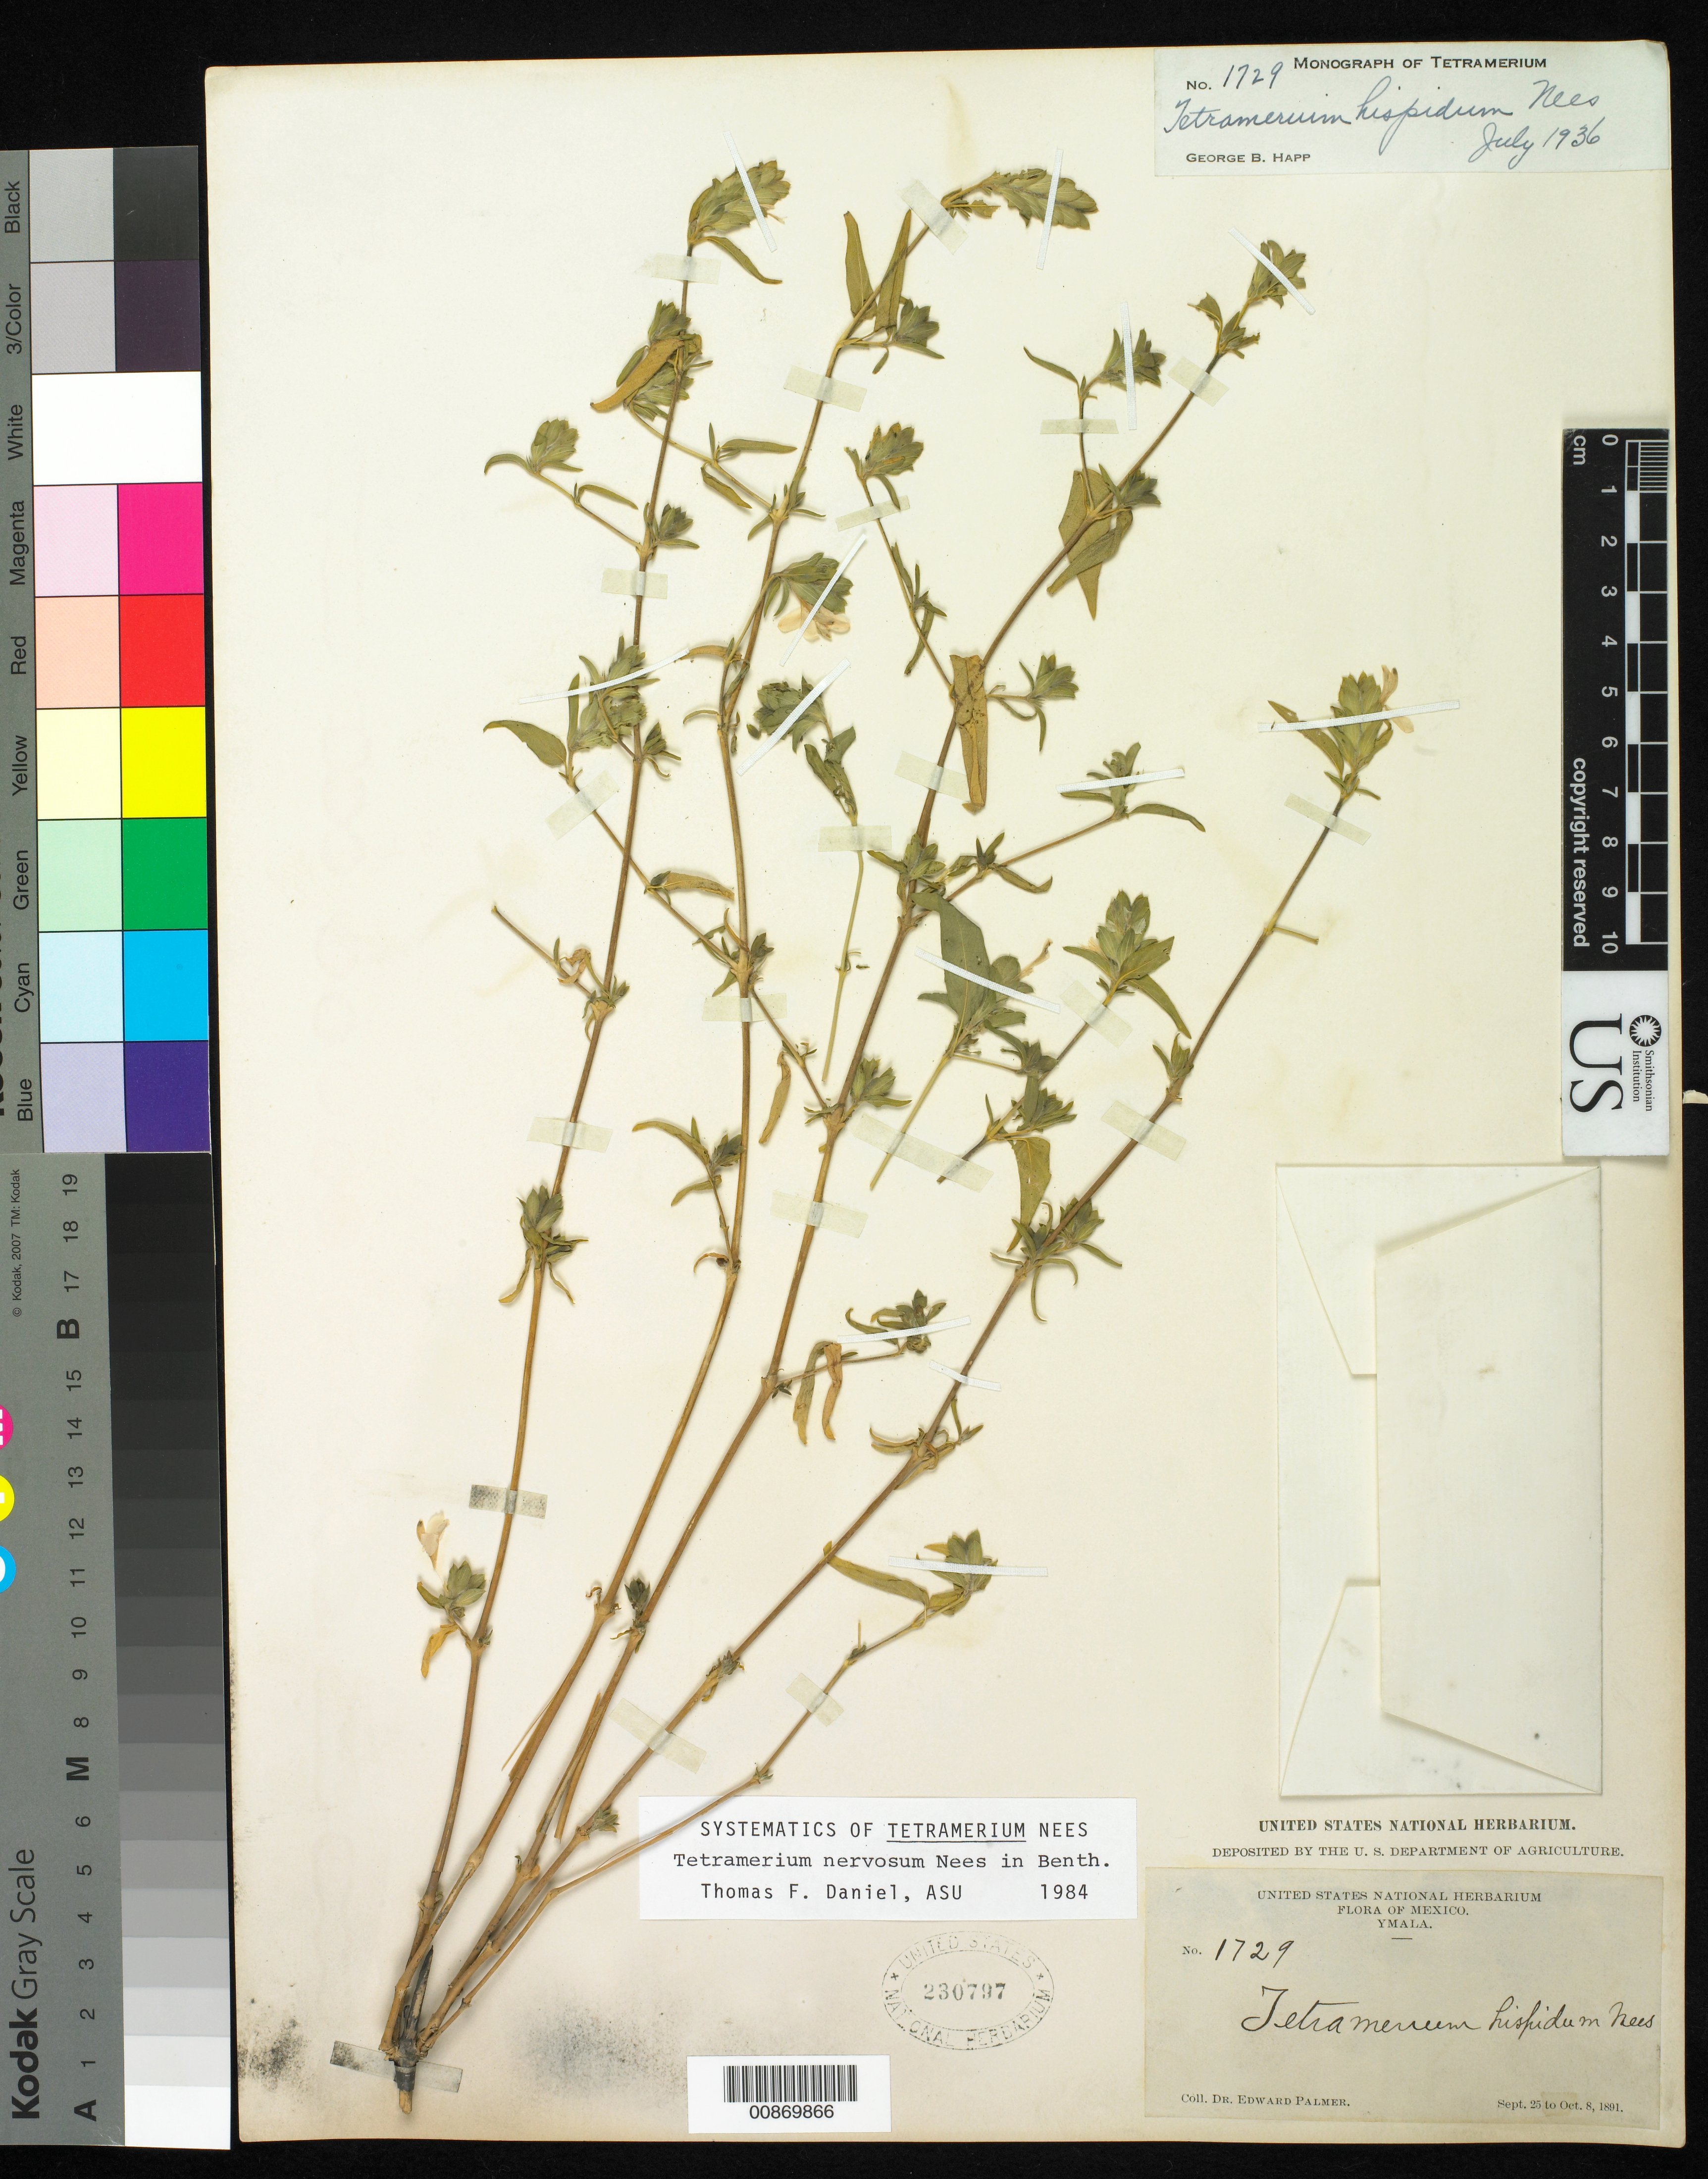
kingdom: Plantae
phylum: Tracheophyta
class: Magnoliopsida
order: Lamiales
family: Acanthaceae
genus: Tetramerium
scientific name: Tetramerium nervosum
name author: Nees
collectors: E. Palmer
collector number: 1729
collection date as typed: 25 Sep 1891 to 08 Oct 1891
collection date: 1891-09-25/1891-10-08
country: Mexico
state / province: Sinaloa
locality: Ymala, Sinaloa.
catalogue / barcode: US 230797